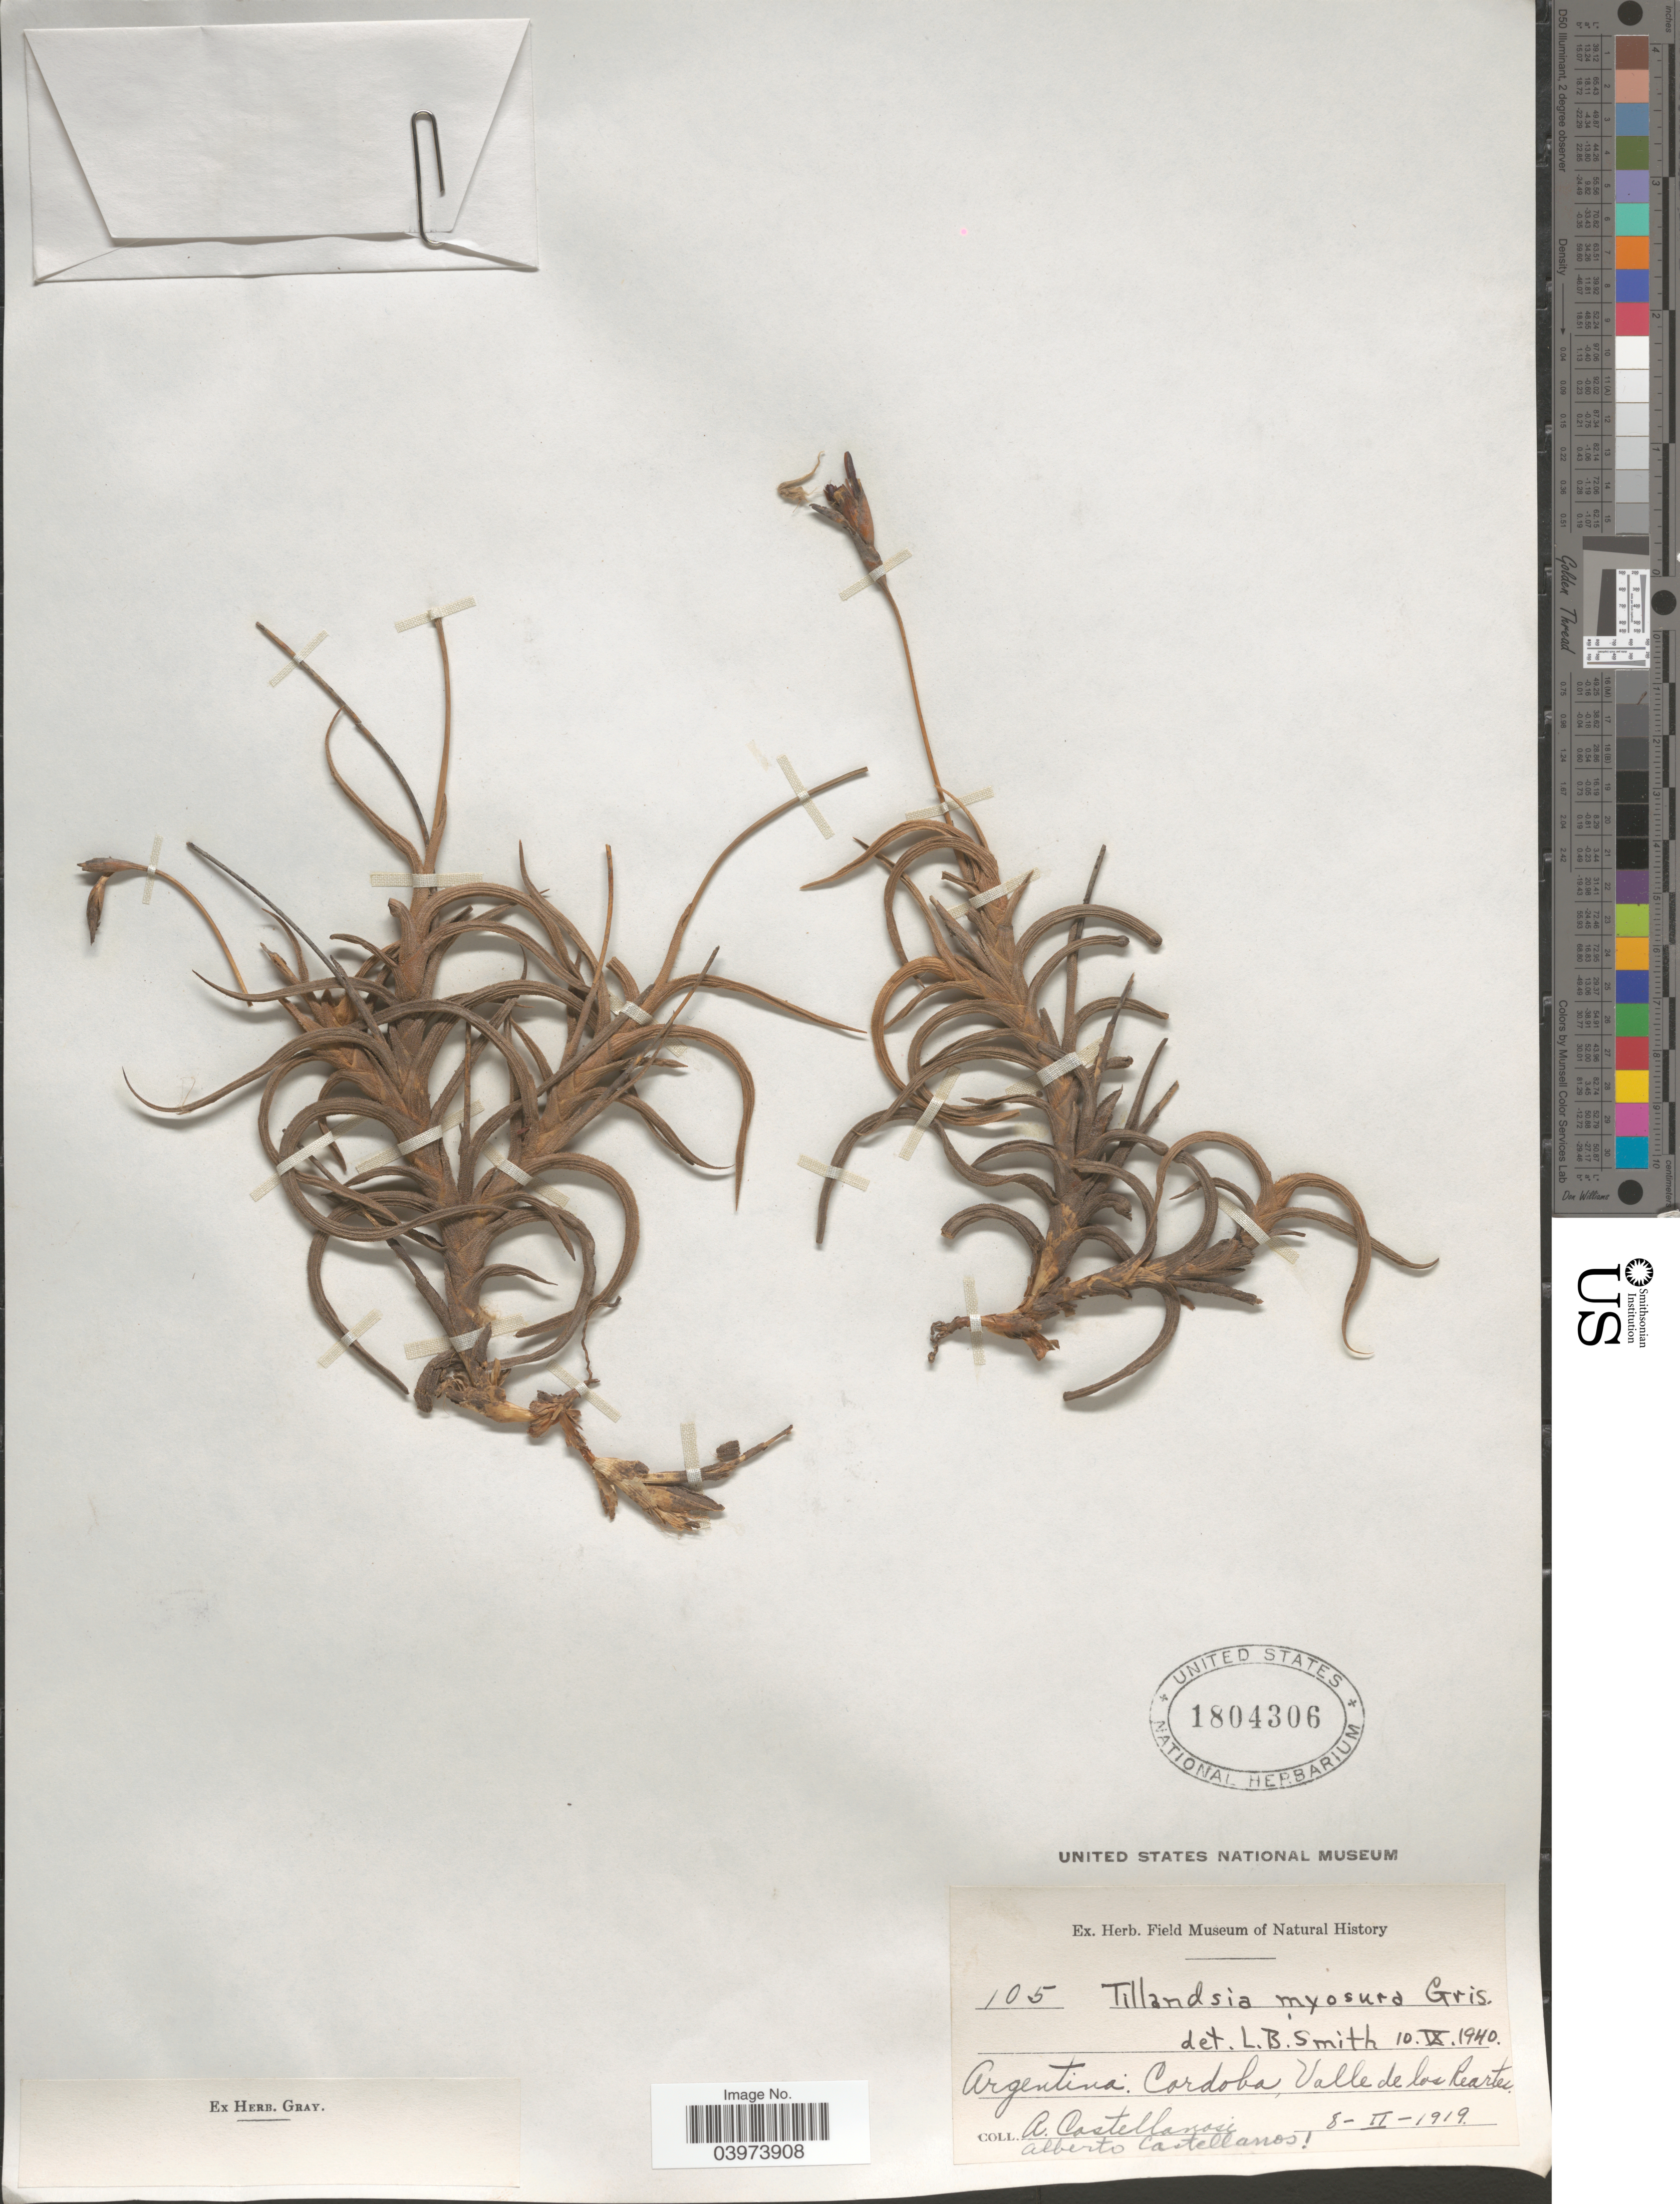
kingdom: Plantae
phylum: Tracheophyta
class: Liliopsida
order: Poales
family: Bromeliaceae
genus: Tillandsia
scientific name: Tillandsia myosura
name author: Griseb.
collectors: A. Castellanos & A. Castellanos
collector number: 105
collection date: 1919-02-08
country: Argentina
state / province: Cordoba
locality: Valle de los Reartes.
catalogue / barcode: US 1804306